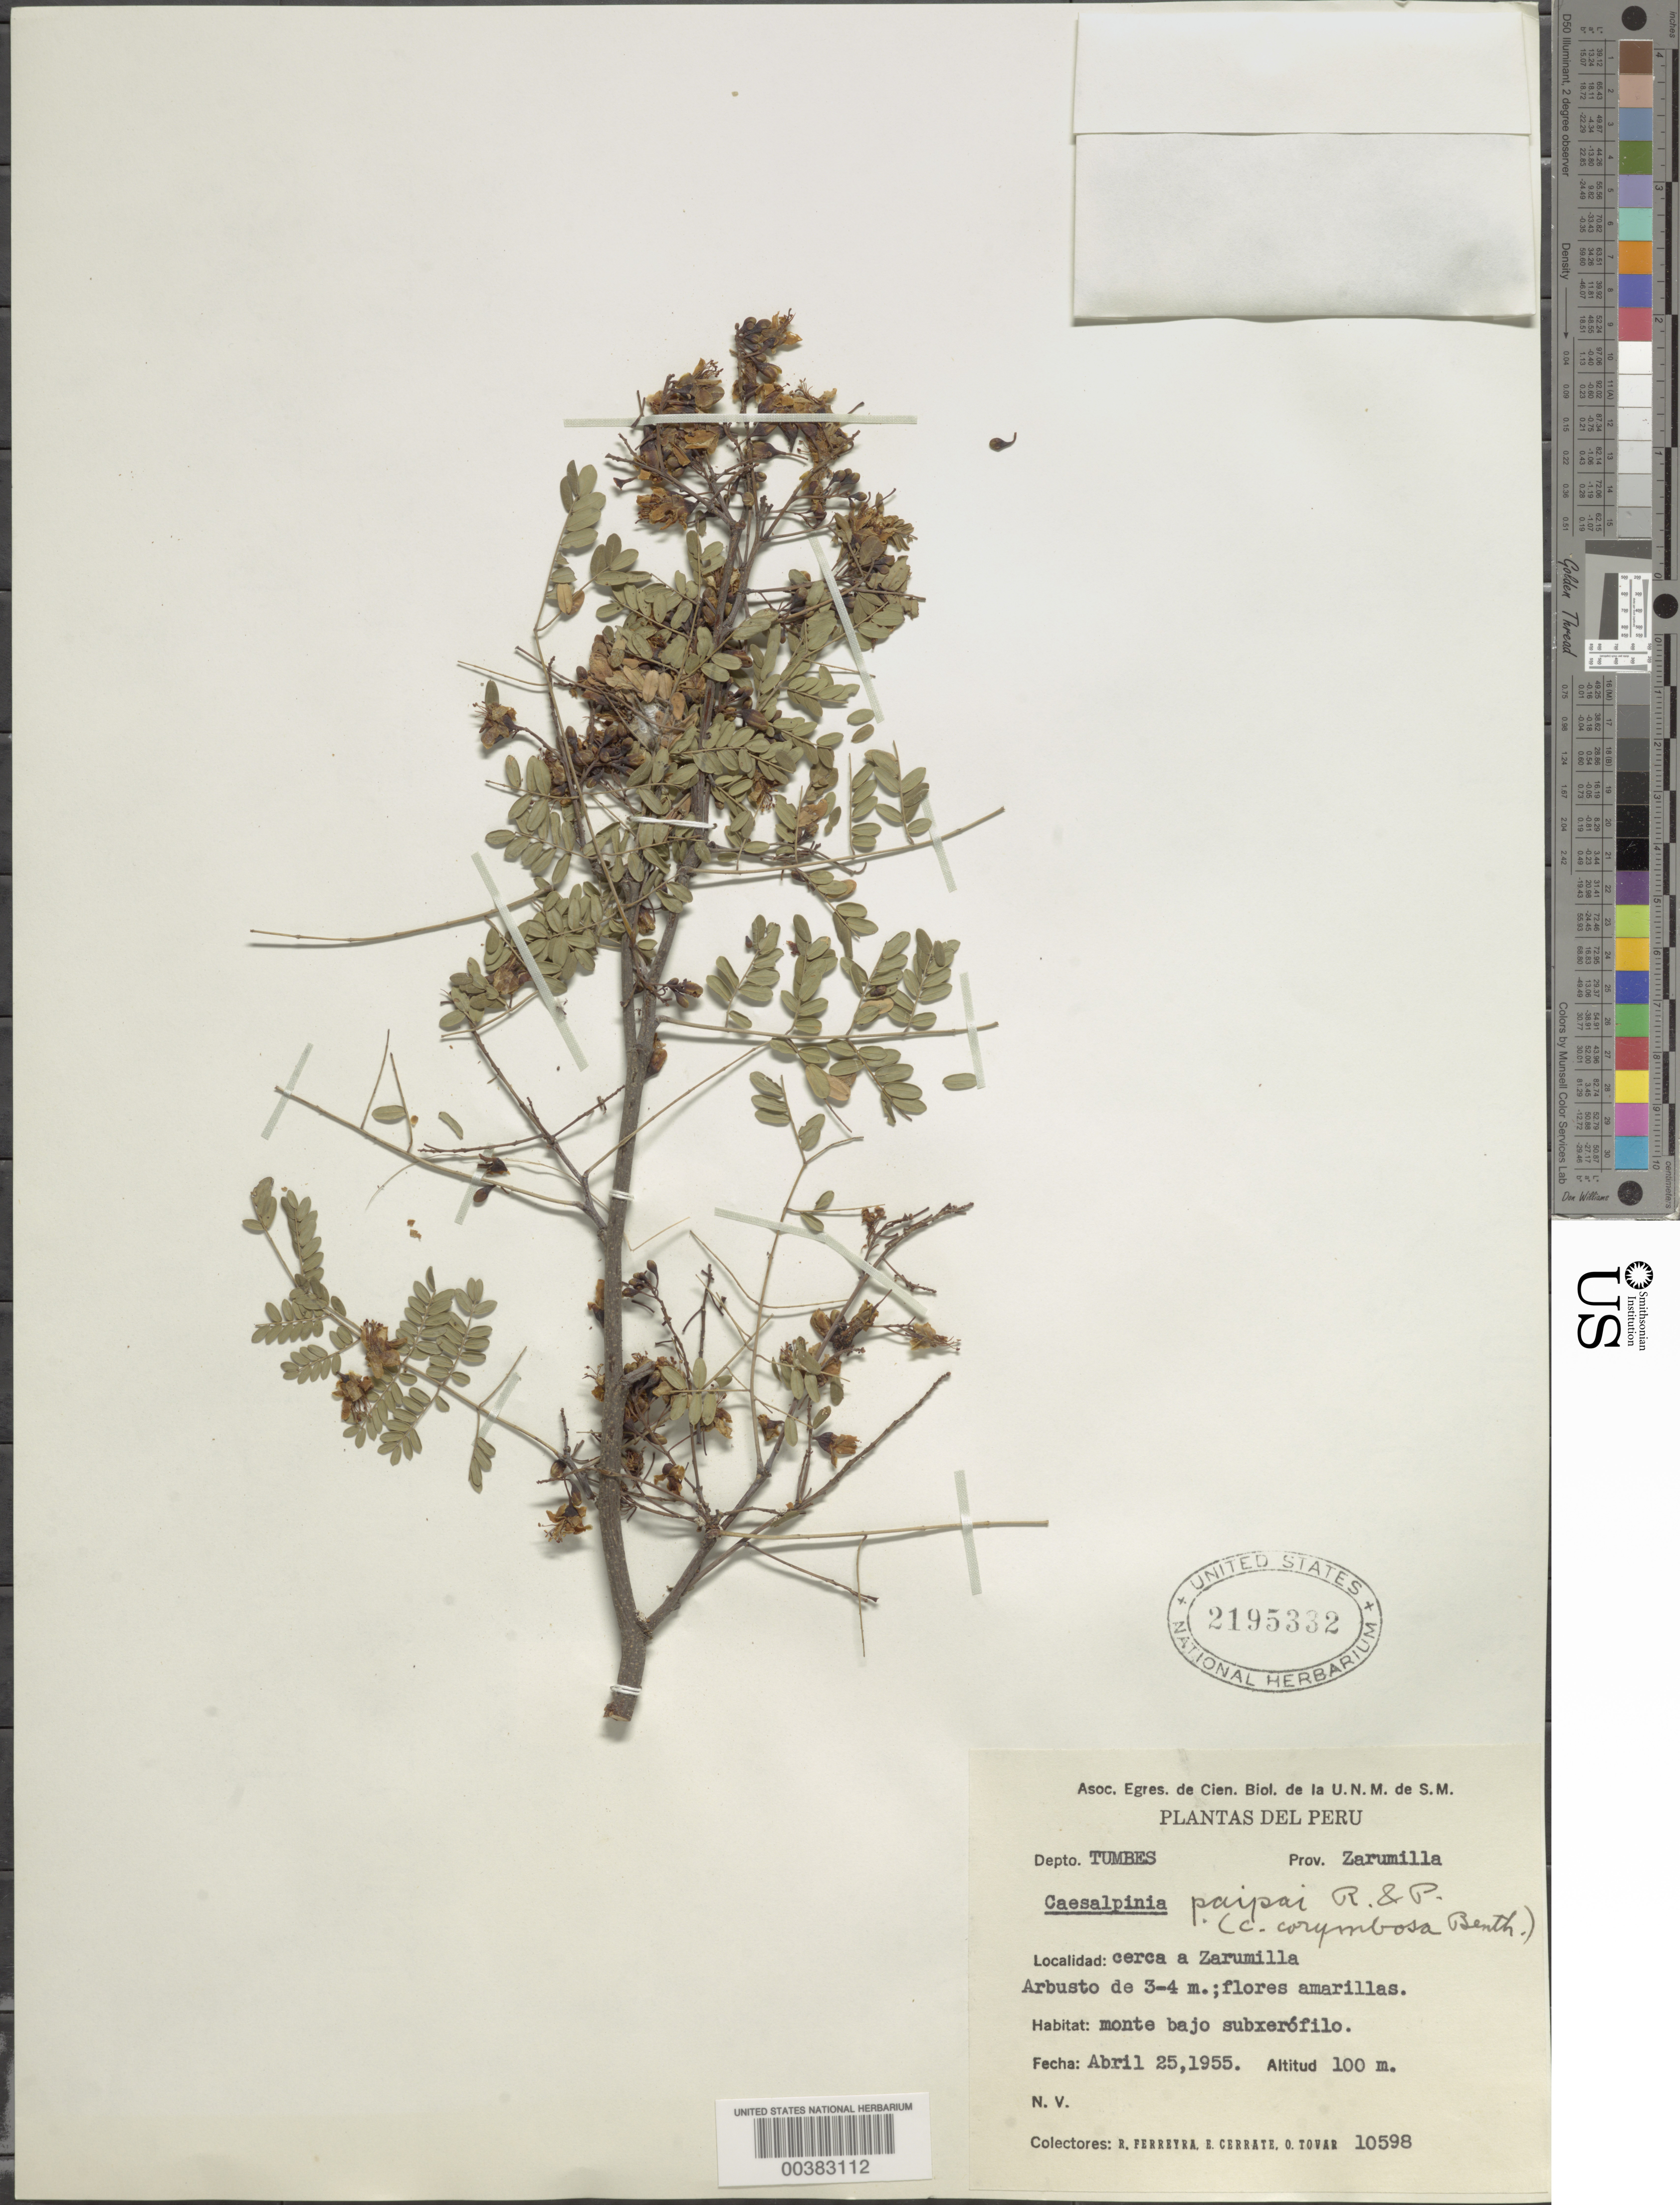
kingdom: Plantae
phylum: Tracheophyta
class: Magnoliopsida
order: Fabales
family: Fabaceae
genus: Libidibia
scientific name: Libidibia glabrata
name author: (Kunth) C. Cast. & G.P. Lewis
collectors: R. A. Ferreyra, E. Cerrate & Ó. Tovar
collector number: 10598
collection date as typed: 25 Apr 1955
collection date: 1955-04-25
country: Peru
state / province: Tumbes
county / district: Zarumilla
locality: Cerca a Zarumilla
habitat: Monte bajo subxerofilo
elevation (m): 100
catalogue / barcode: US 2195332